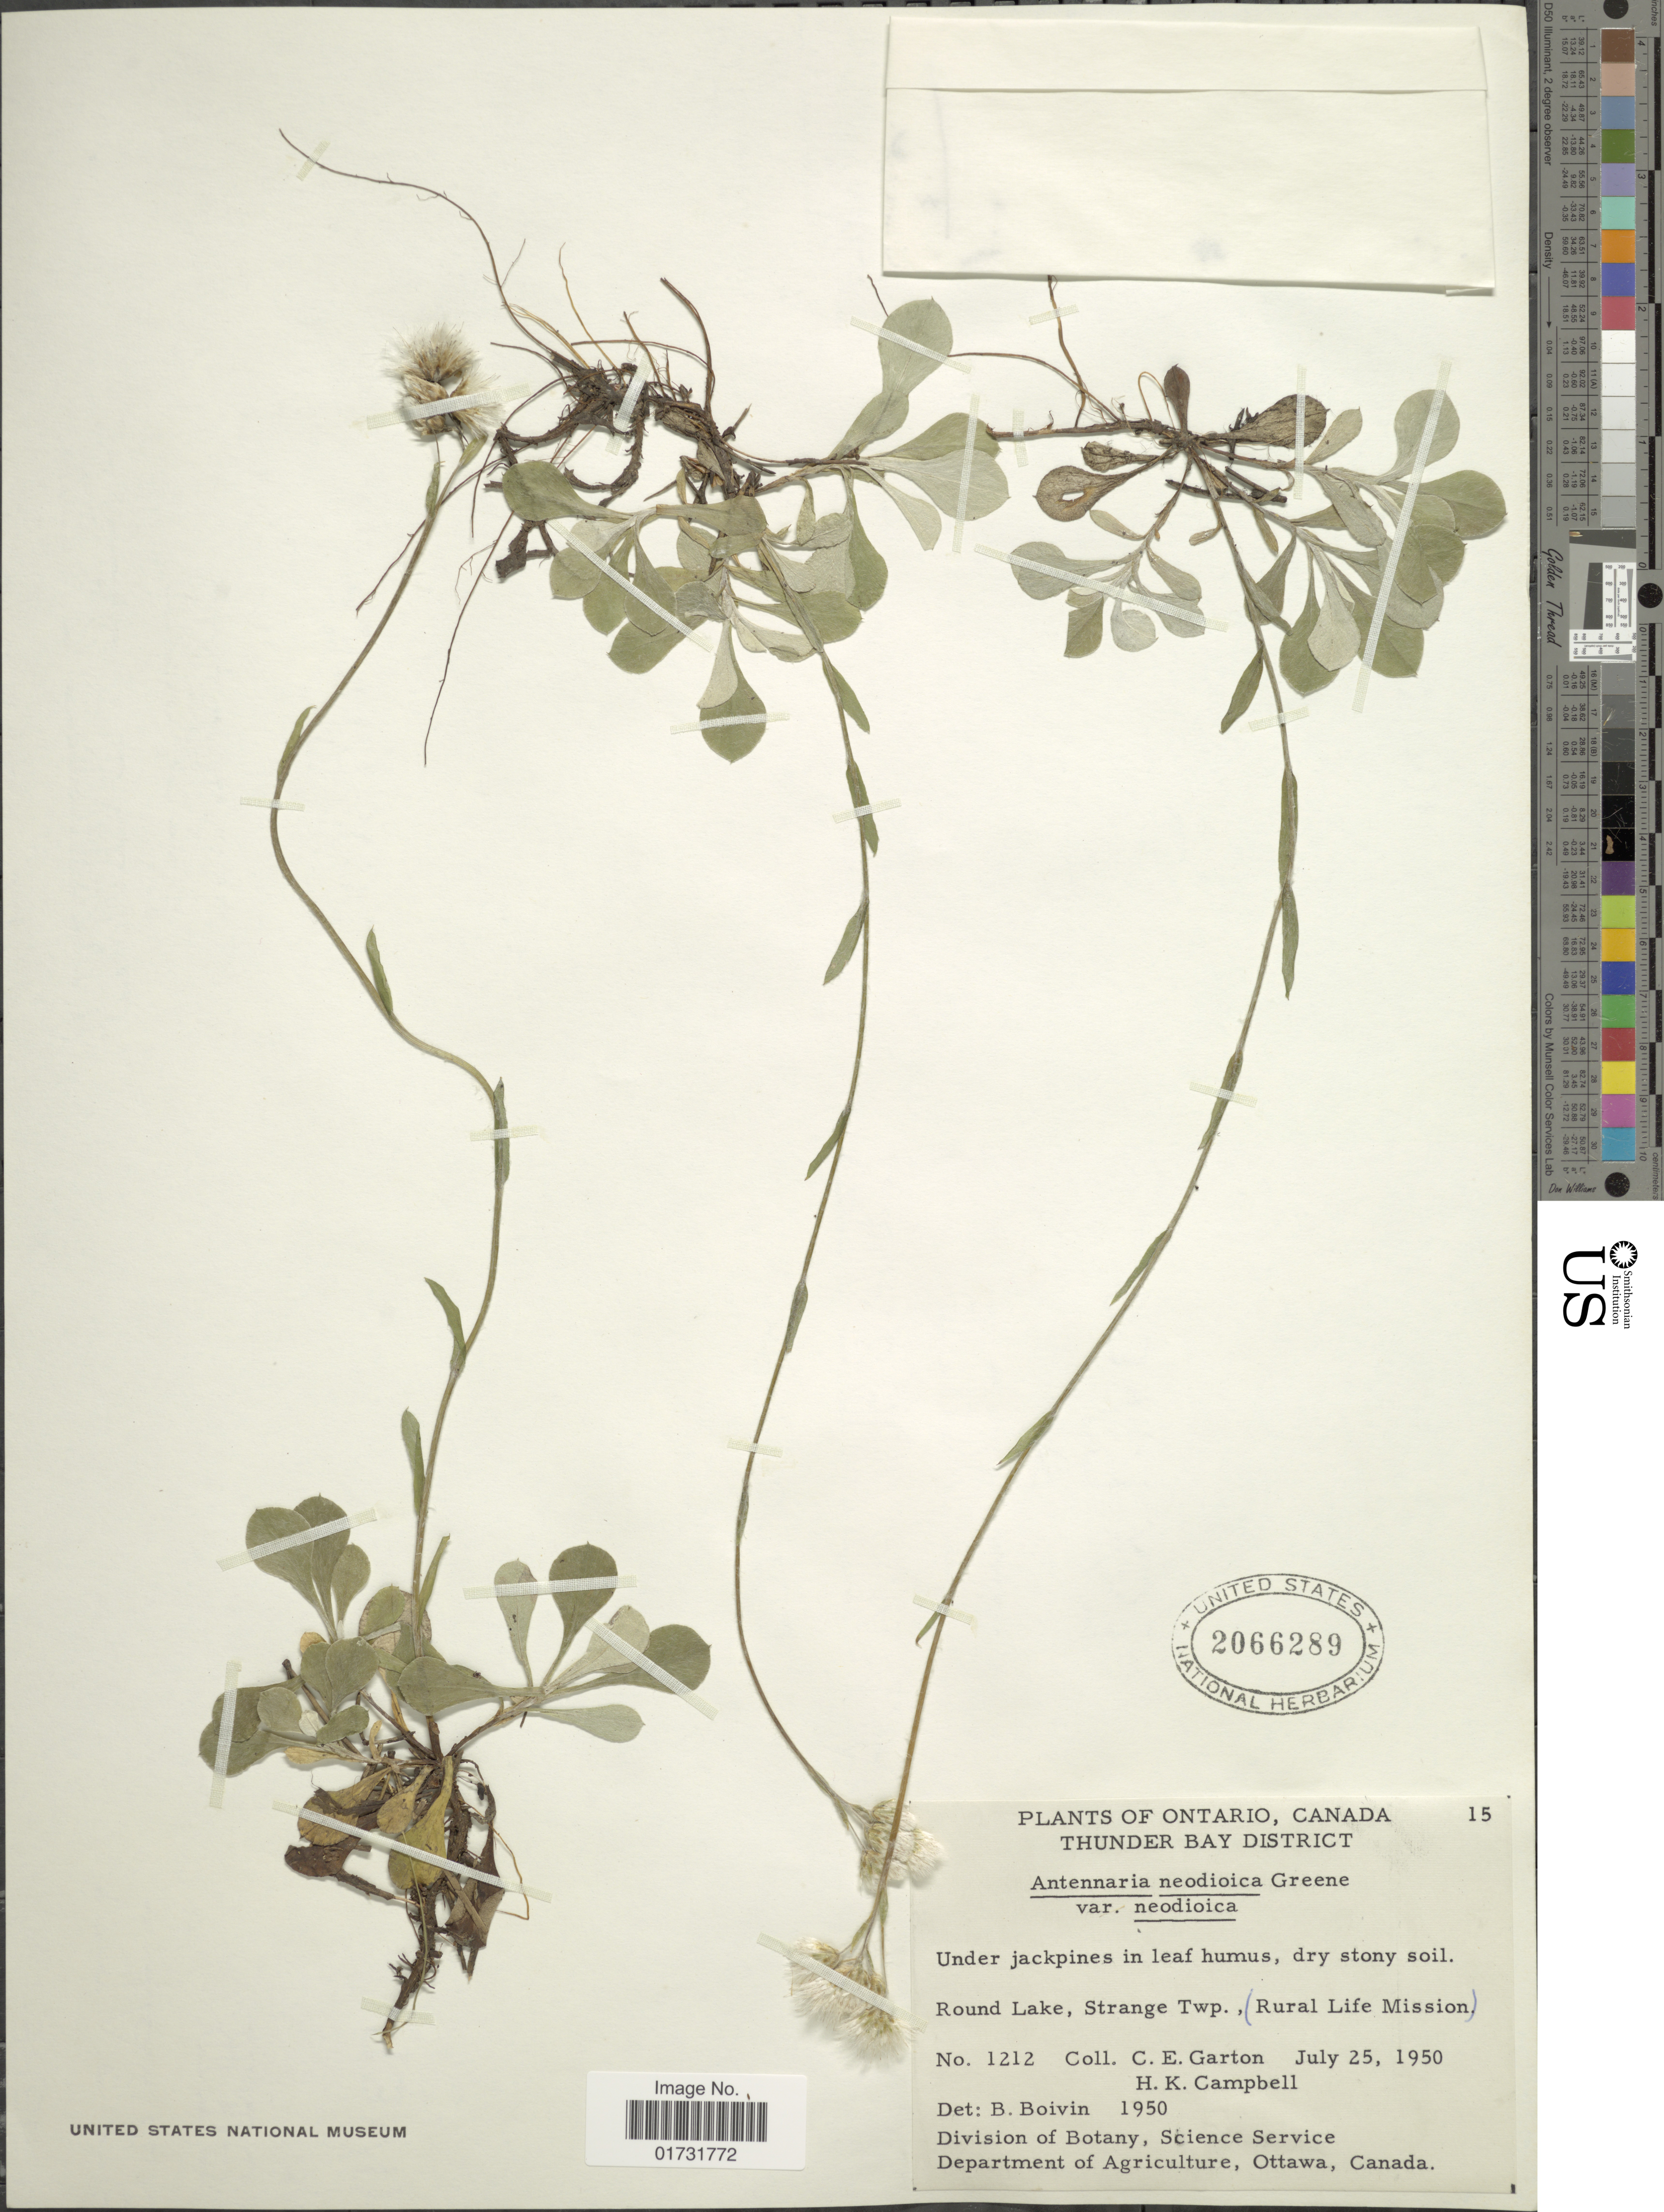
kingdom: Plantae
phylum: Tracheophyta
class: Magnoliopsida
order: Asterales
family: Asteraceae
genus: Antennaria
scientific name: Antennaria neodioica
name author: Greene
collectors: C. E. Garton & H. K. Campbell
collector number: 1212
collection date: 1950-07-25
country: Canada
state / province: Ontario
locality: Thunder Bay District. Round Lake, Strange Twp., (Rural Life Mission)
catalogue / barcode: US 2066289